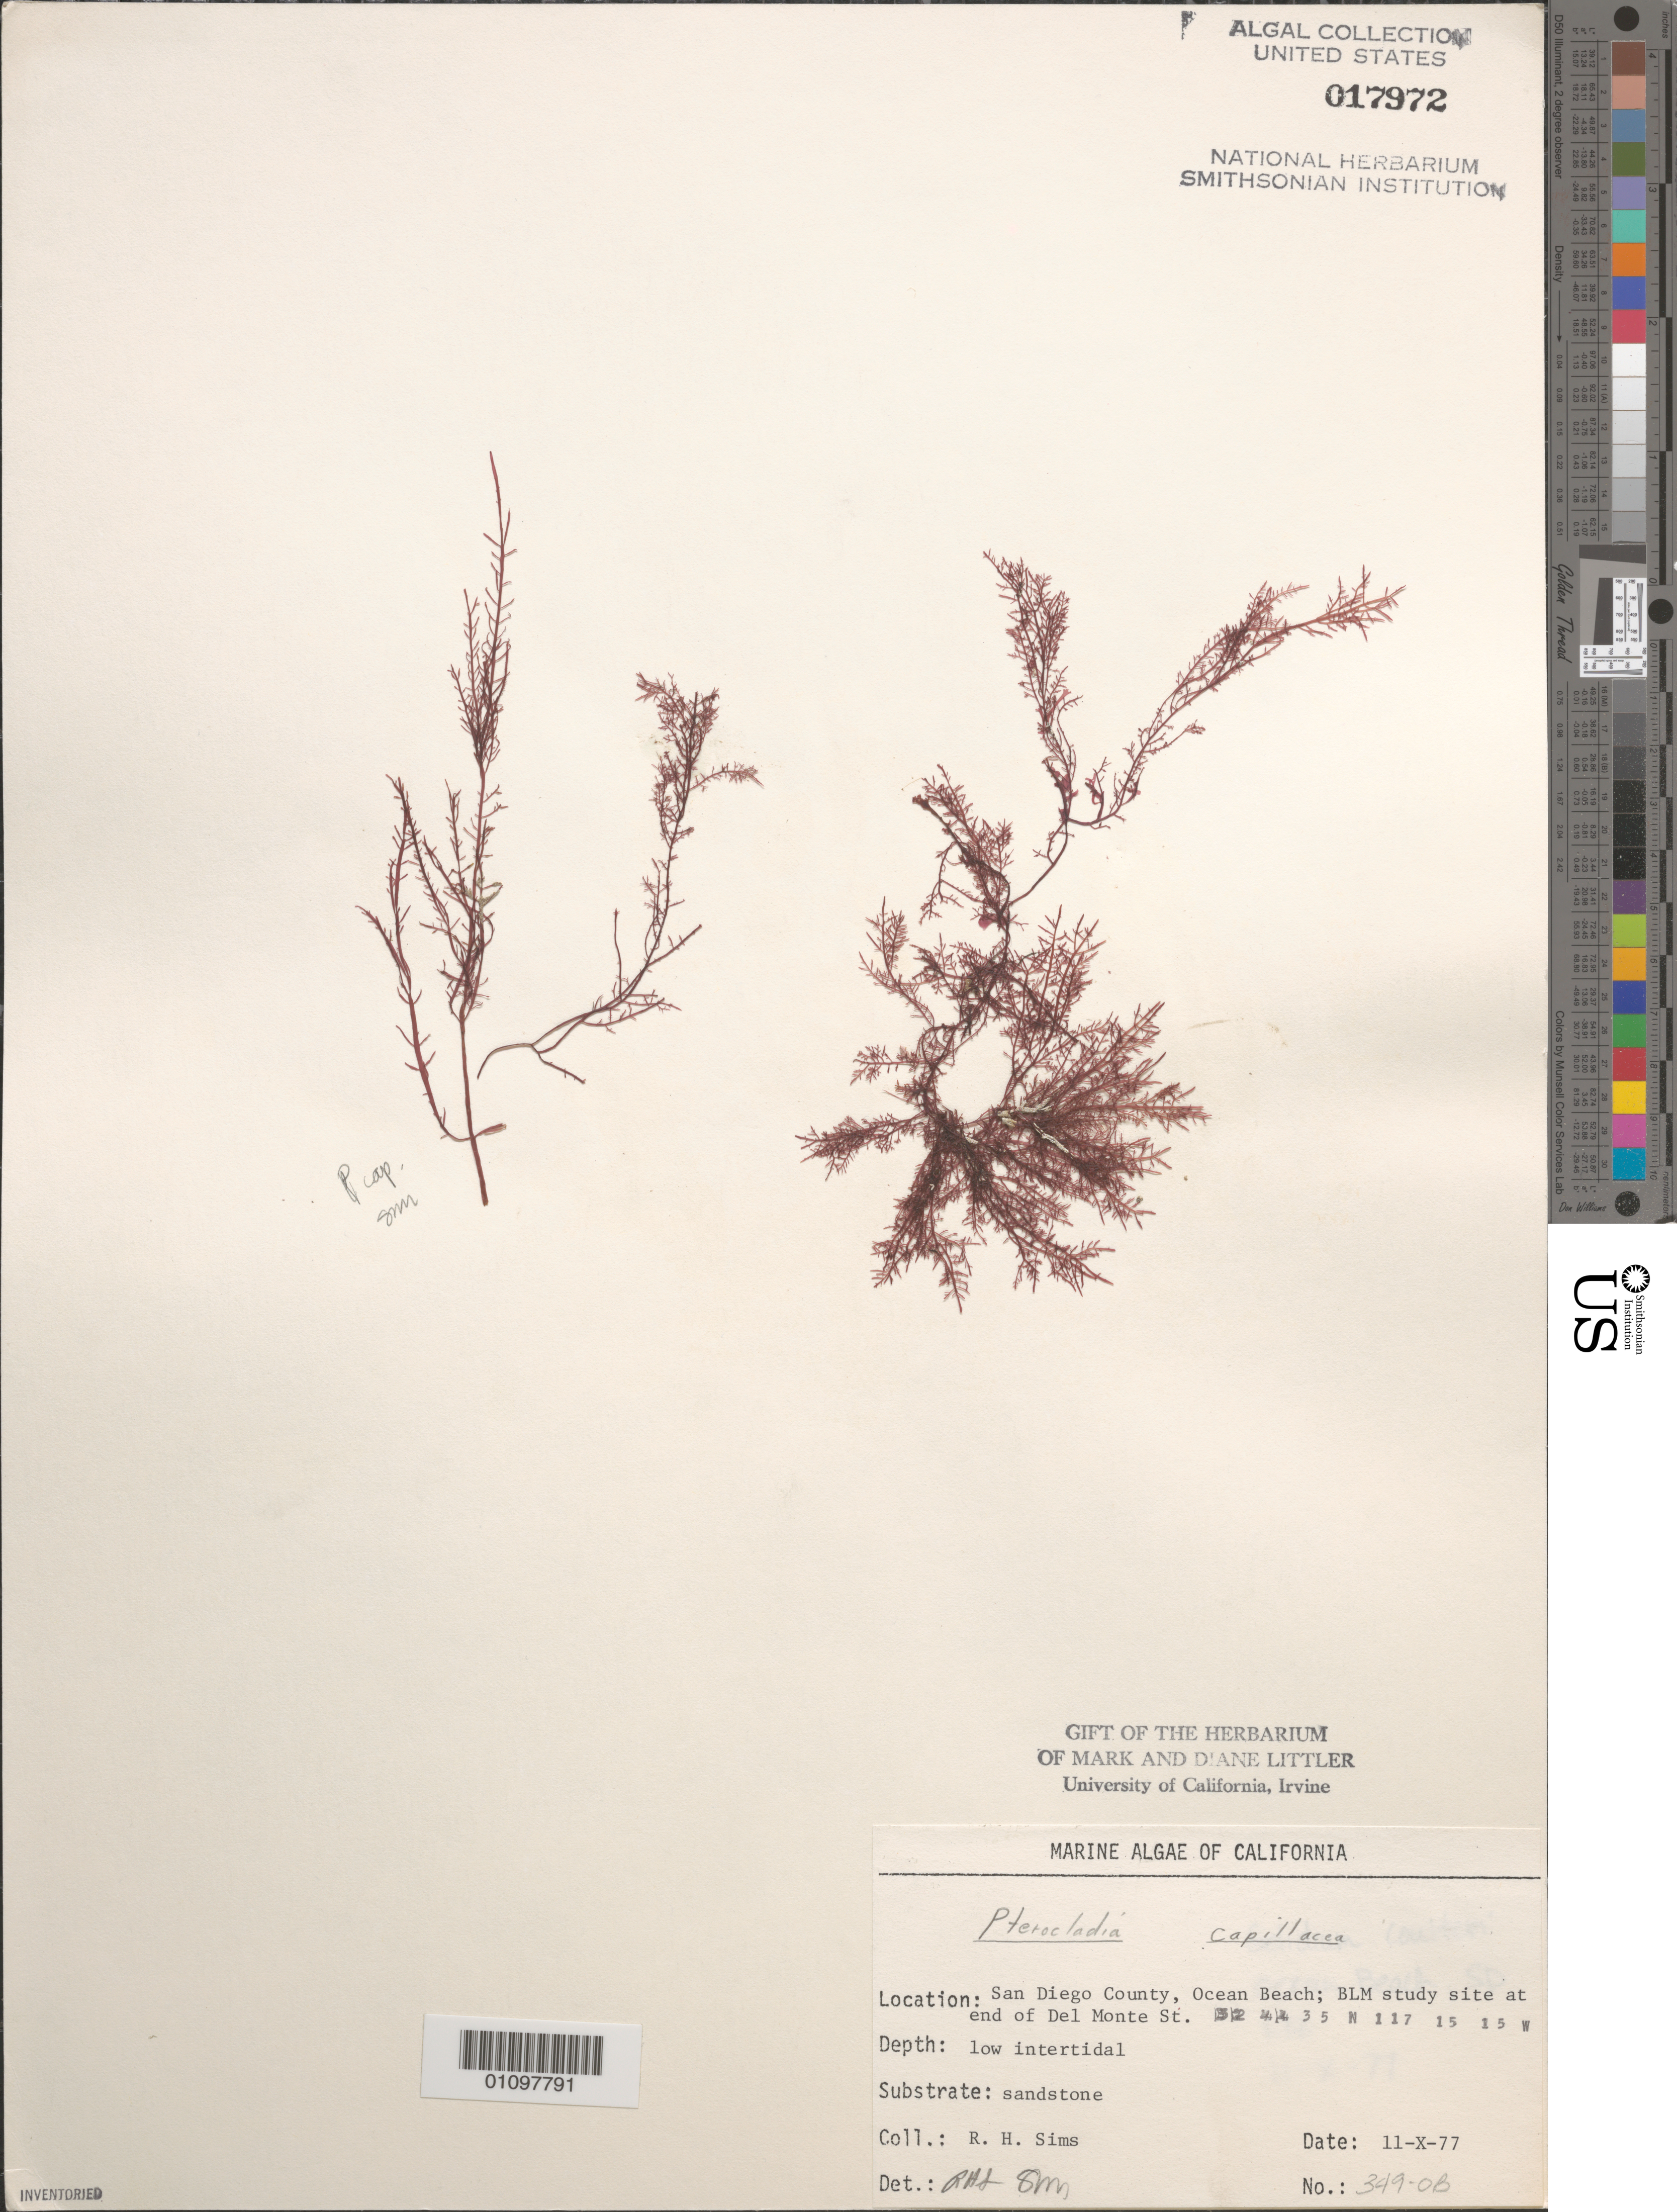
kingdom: Plantae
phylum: Rhodophyta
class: Florideophyceae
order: Gelidiales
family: Pterocladiaceae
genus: Pterocladiella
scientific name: Pterocladiella capillacea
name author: (S.G. Gmel.) Santelices & Hommers.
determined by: Algae name updating Project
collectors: R. H. Sims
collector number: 349-OB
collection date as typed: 11 Oct 1977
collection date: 1977-10-11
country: United States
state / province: California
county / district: San Diego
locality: Ocean Beach, end of Del Monte Street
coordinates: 32 44'35"N, 117 15'15"W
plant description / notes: BLM-SOCALBIGHT Rocky Intertidal Survey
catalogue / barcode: US 17972